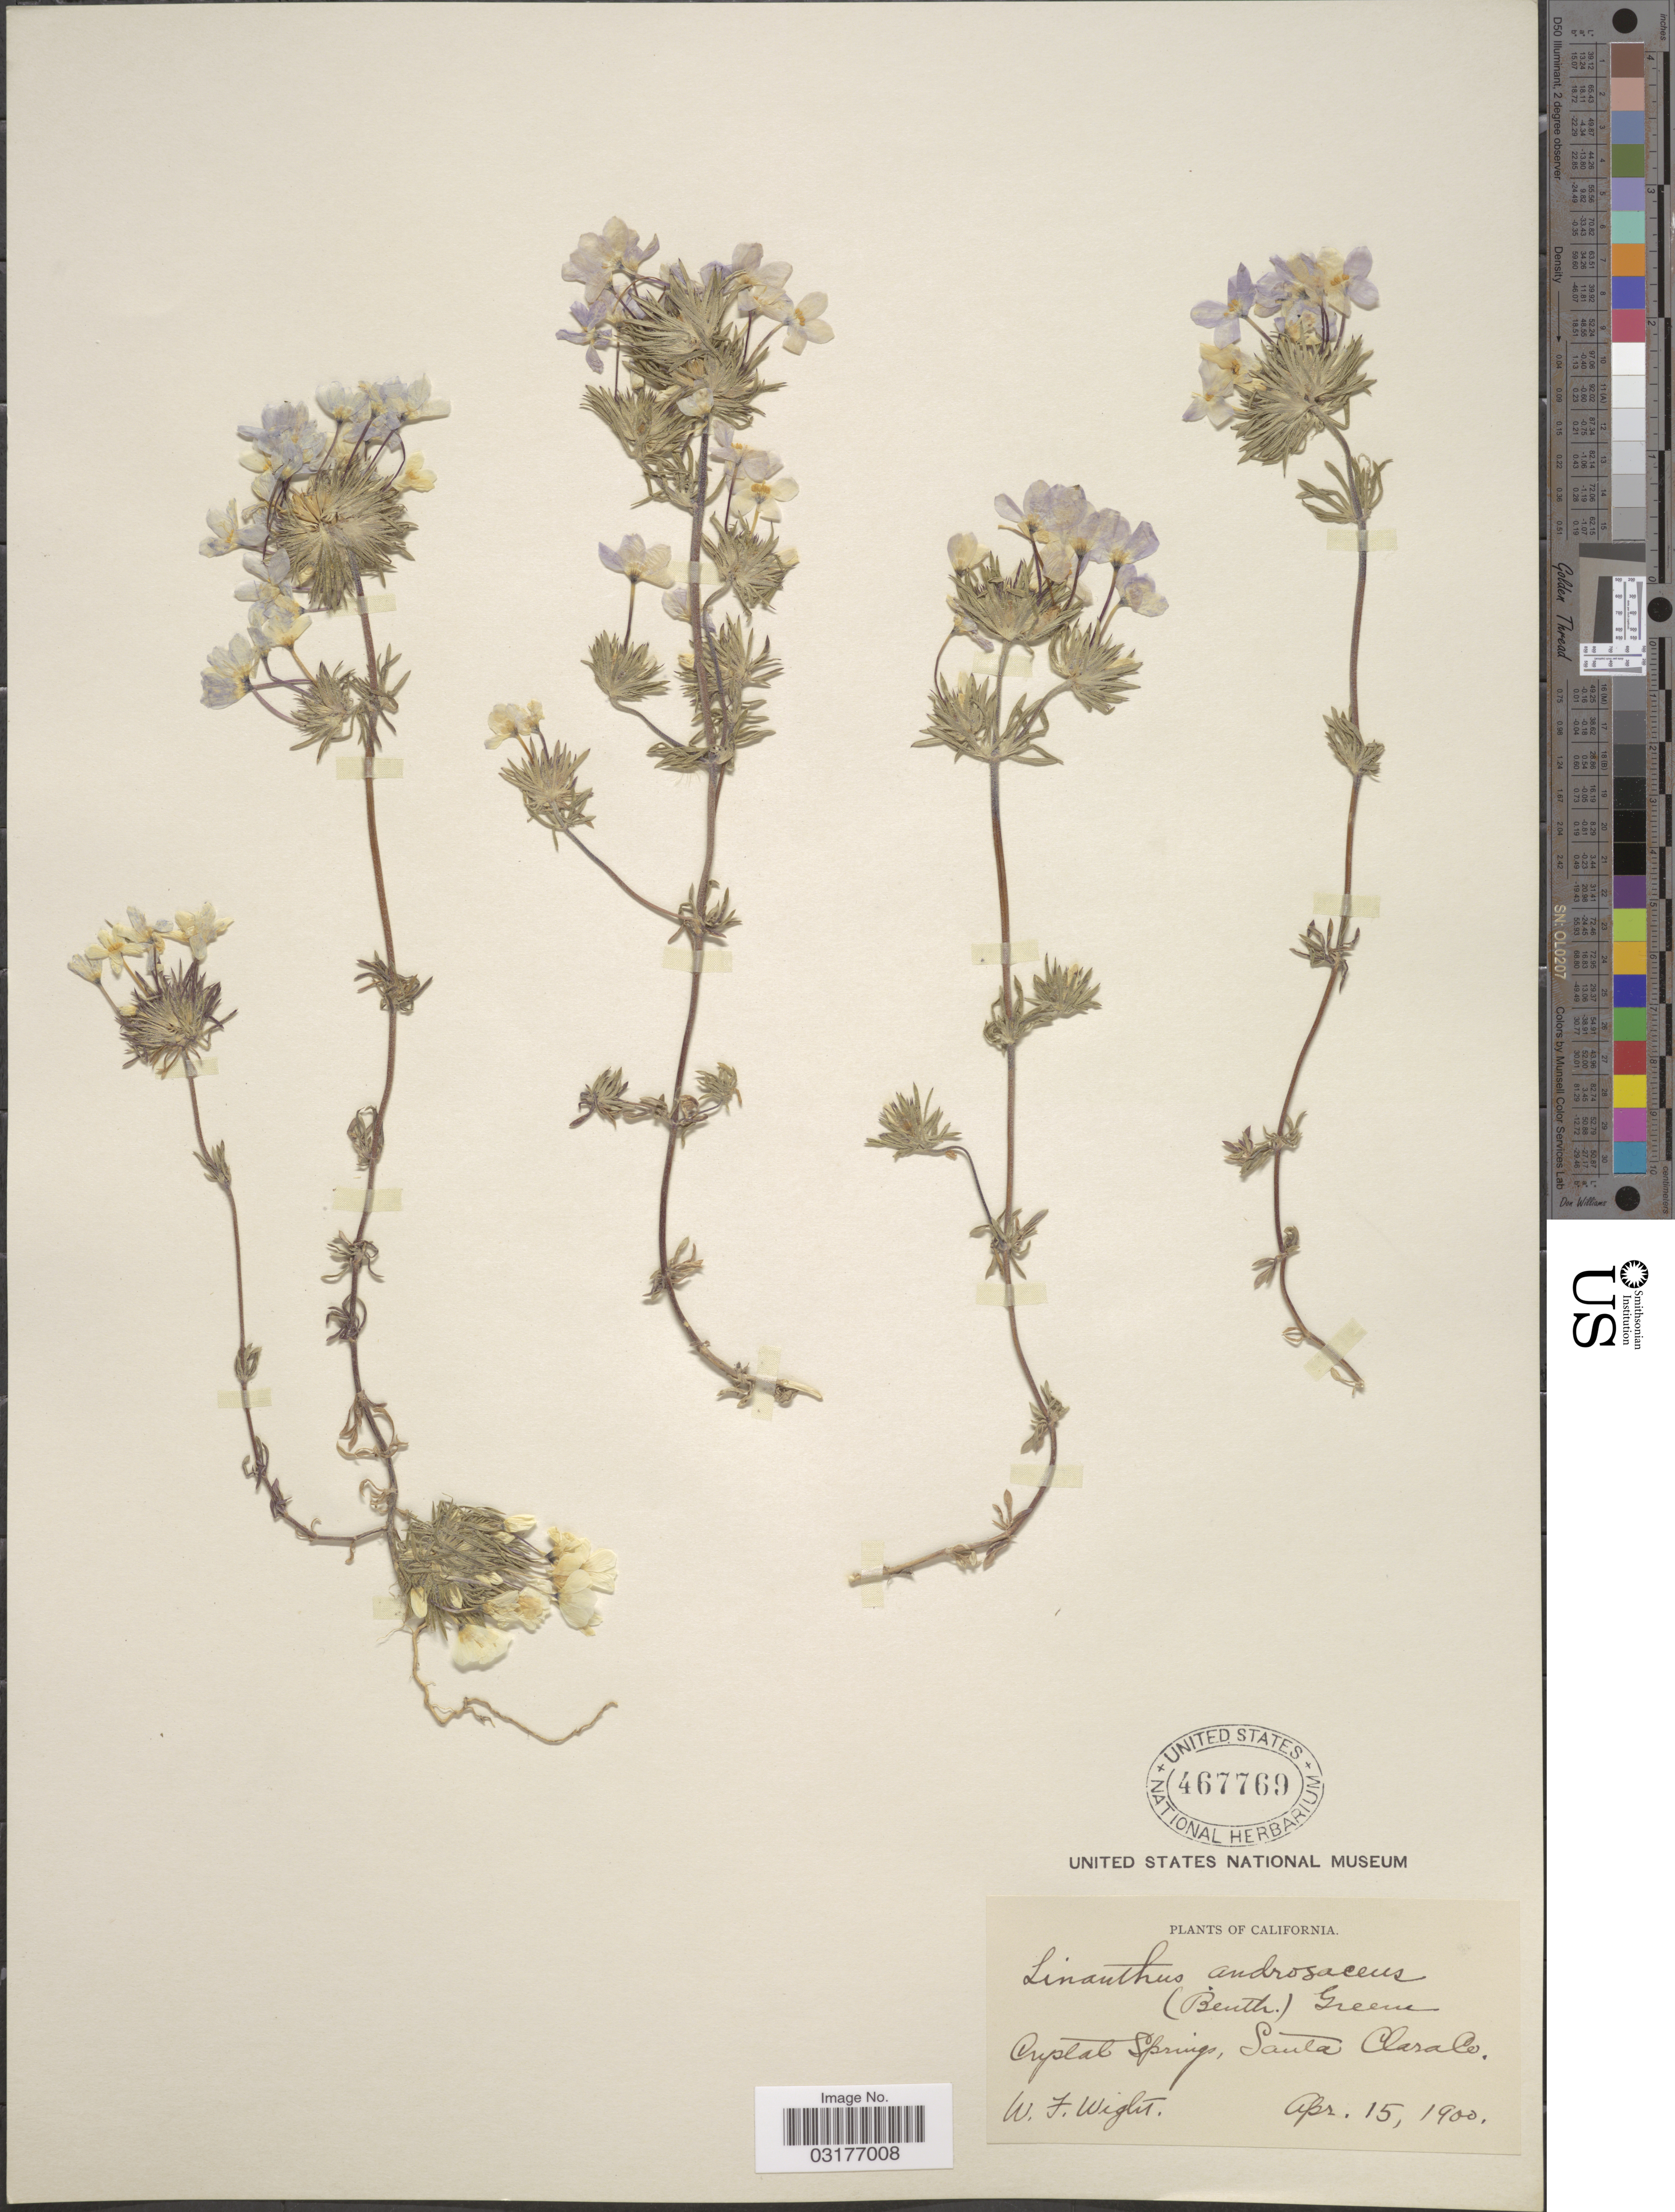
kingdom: Plantae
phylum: Tracheophyta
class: Magnoliopsida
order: Ericales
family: Polemoniaceae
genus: Leptosiphon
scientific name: Leptosiphon androsaceus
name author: Benth.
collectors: W. Wight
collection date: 1900-04-15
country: United States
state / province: California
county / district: Santa Clara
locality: Crystal Springs, Santa Clara Co.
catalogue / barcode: US 467769